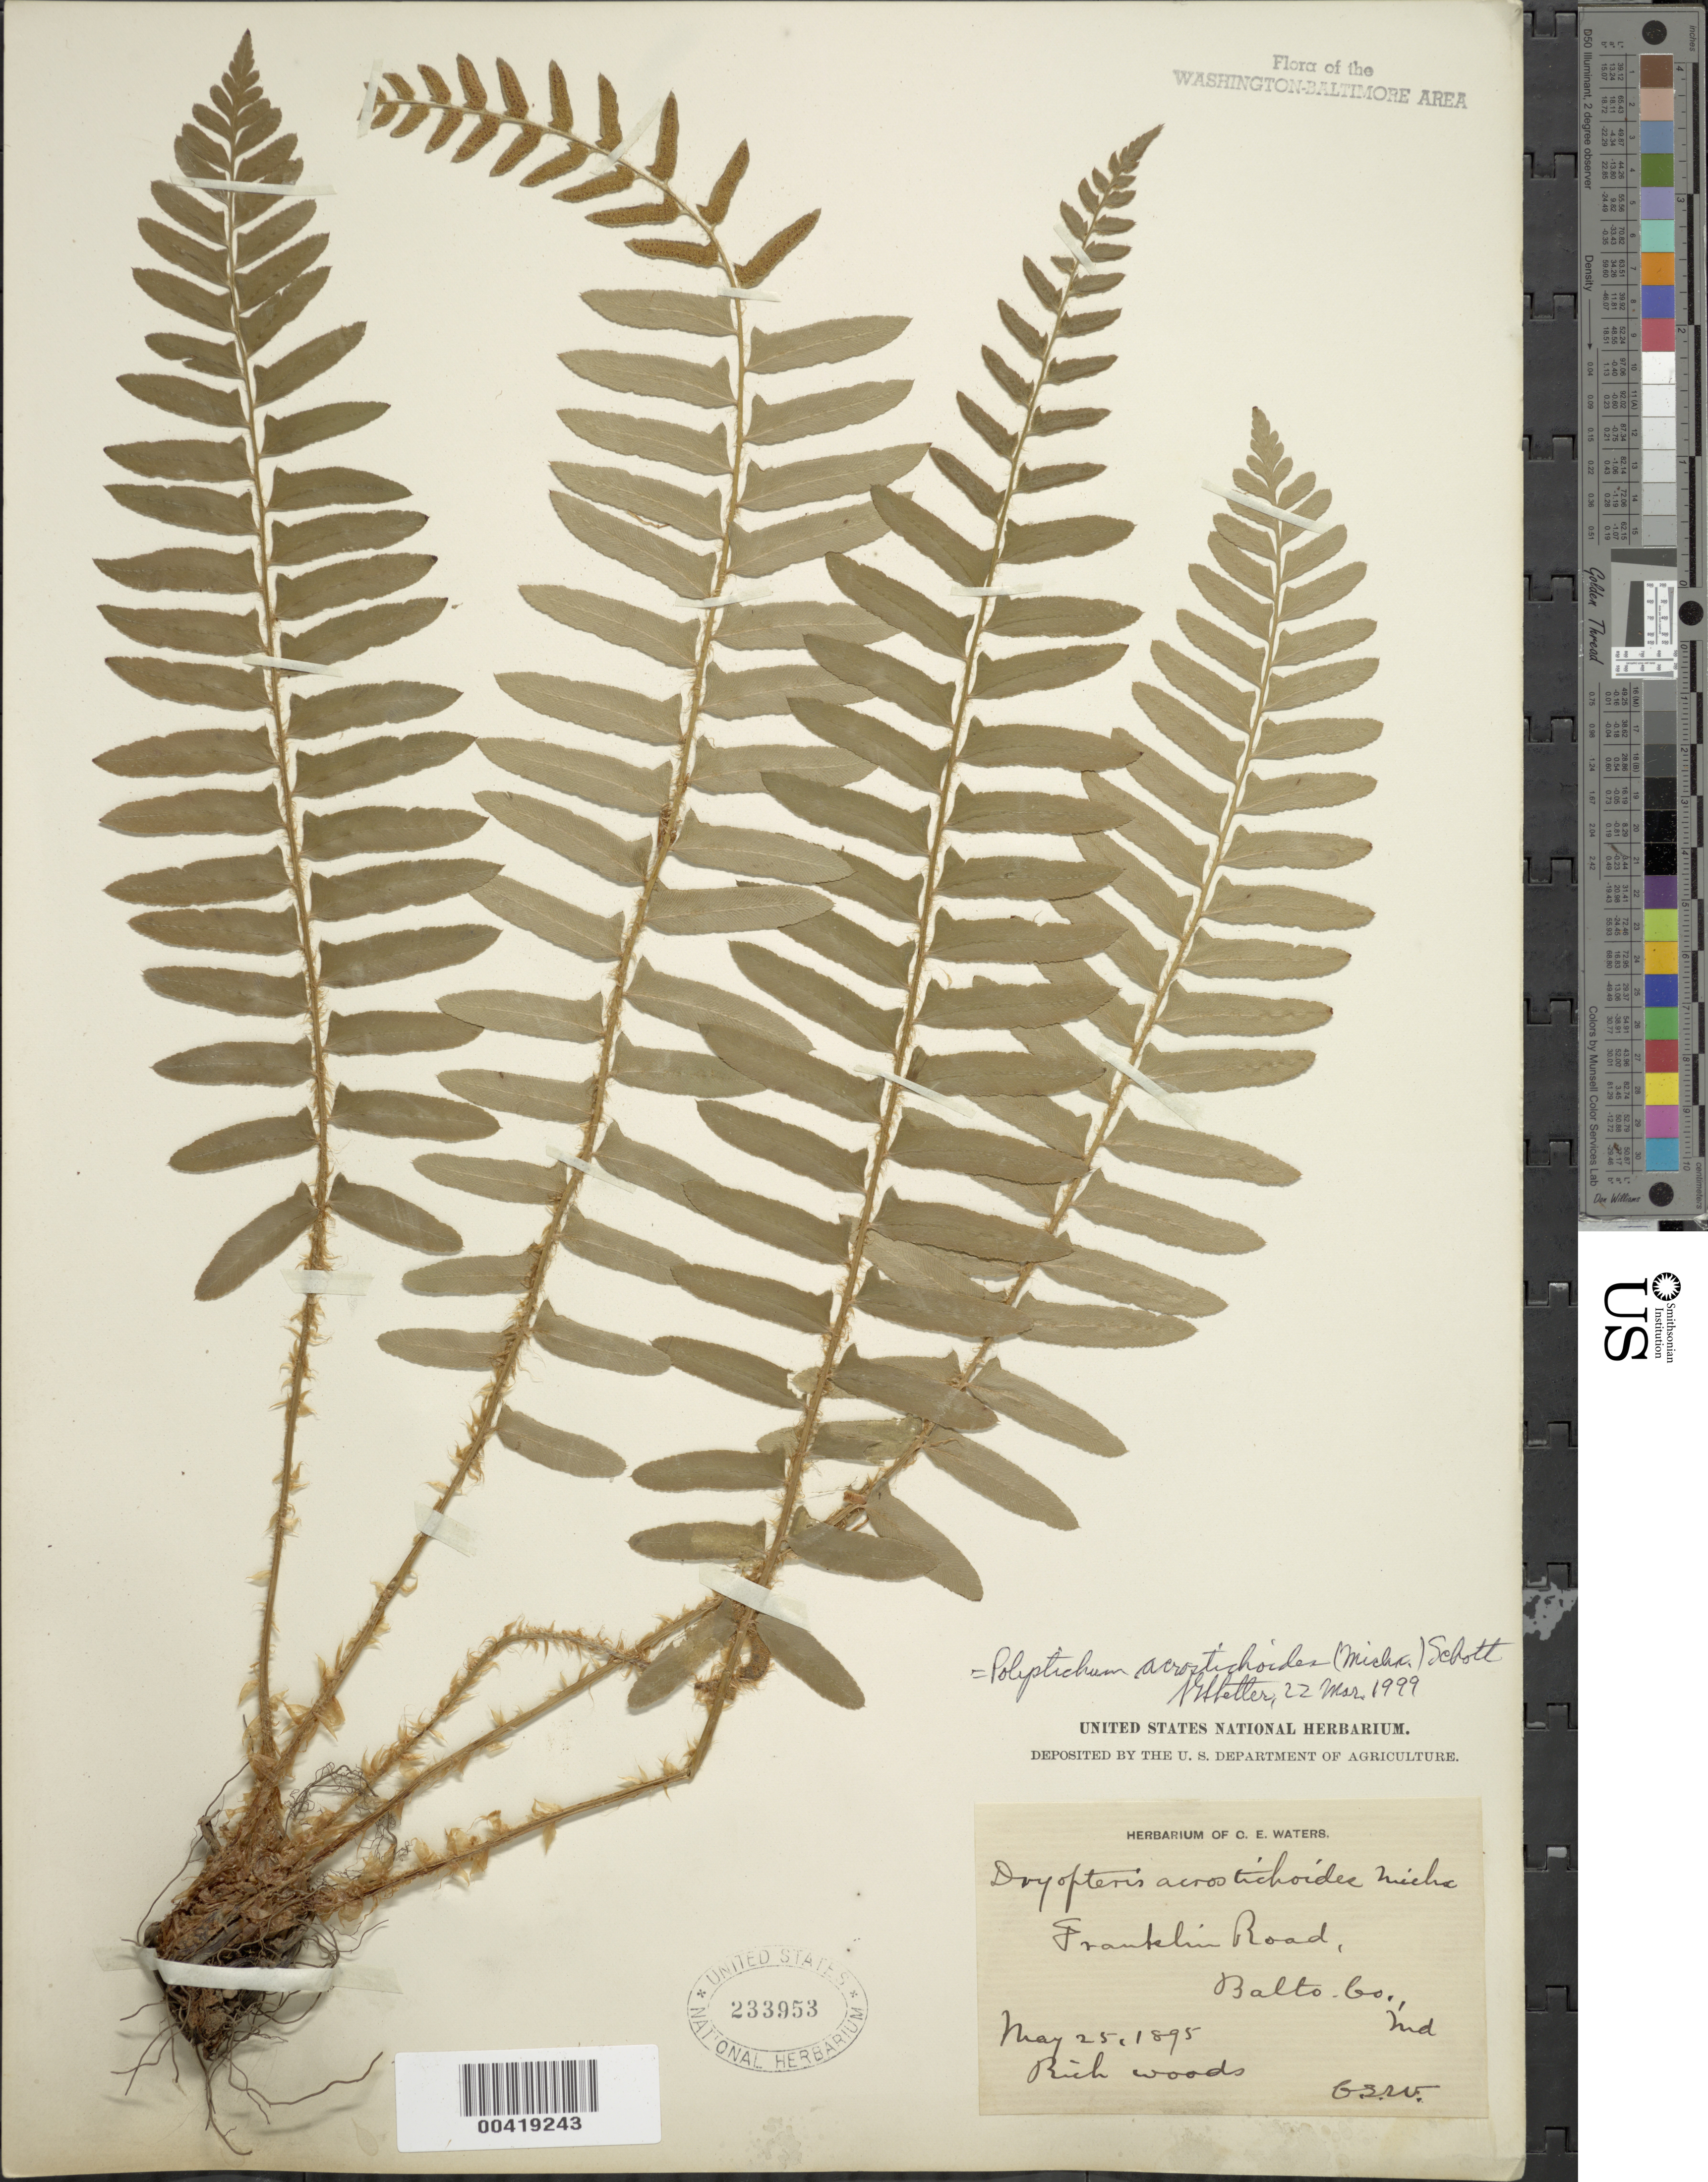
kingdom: Plantae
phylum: Tracheophyta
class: Polypodiopsida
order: Polypodiales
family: Dryopteridaceae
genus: Polystichum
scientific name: Polystichum acrostichoides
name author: (Michx.) Schott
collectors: C. Waters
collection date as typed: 25 May 1895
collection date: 1895-05-25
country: United States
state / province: Maryland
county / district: Baltimore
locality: Franklin Road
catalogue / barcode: US 233953